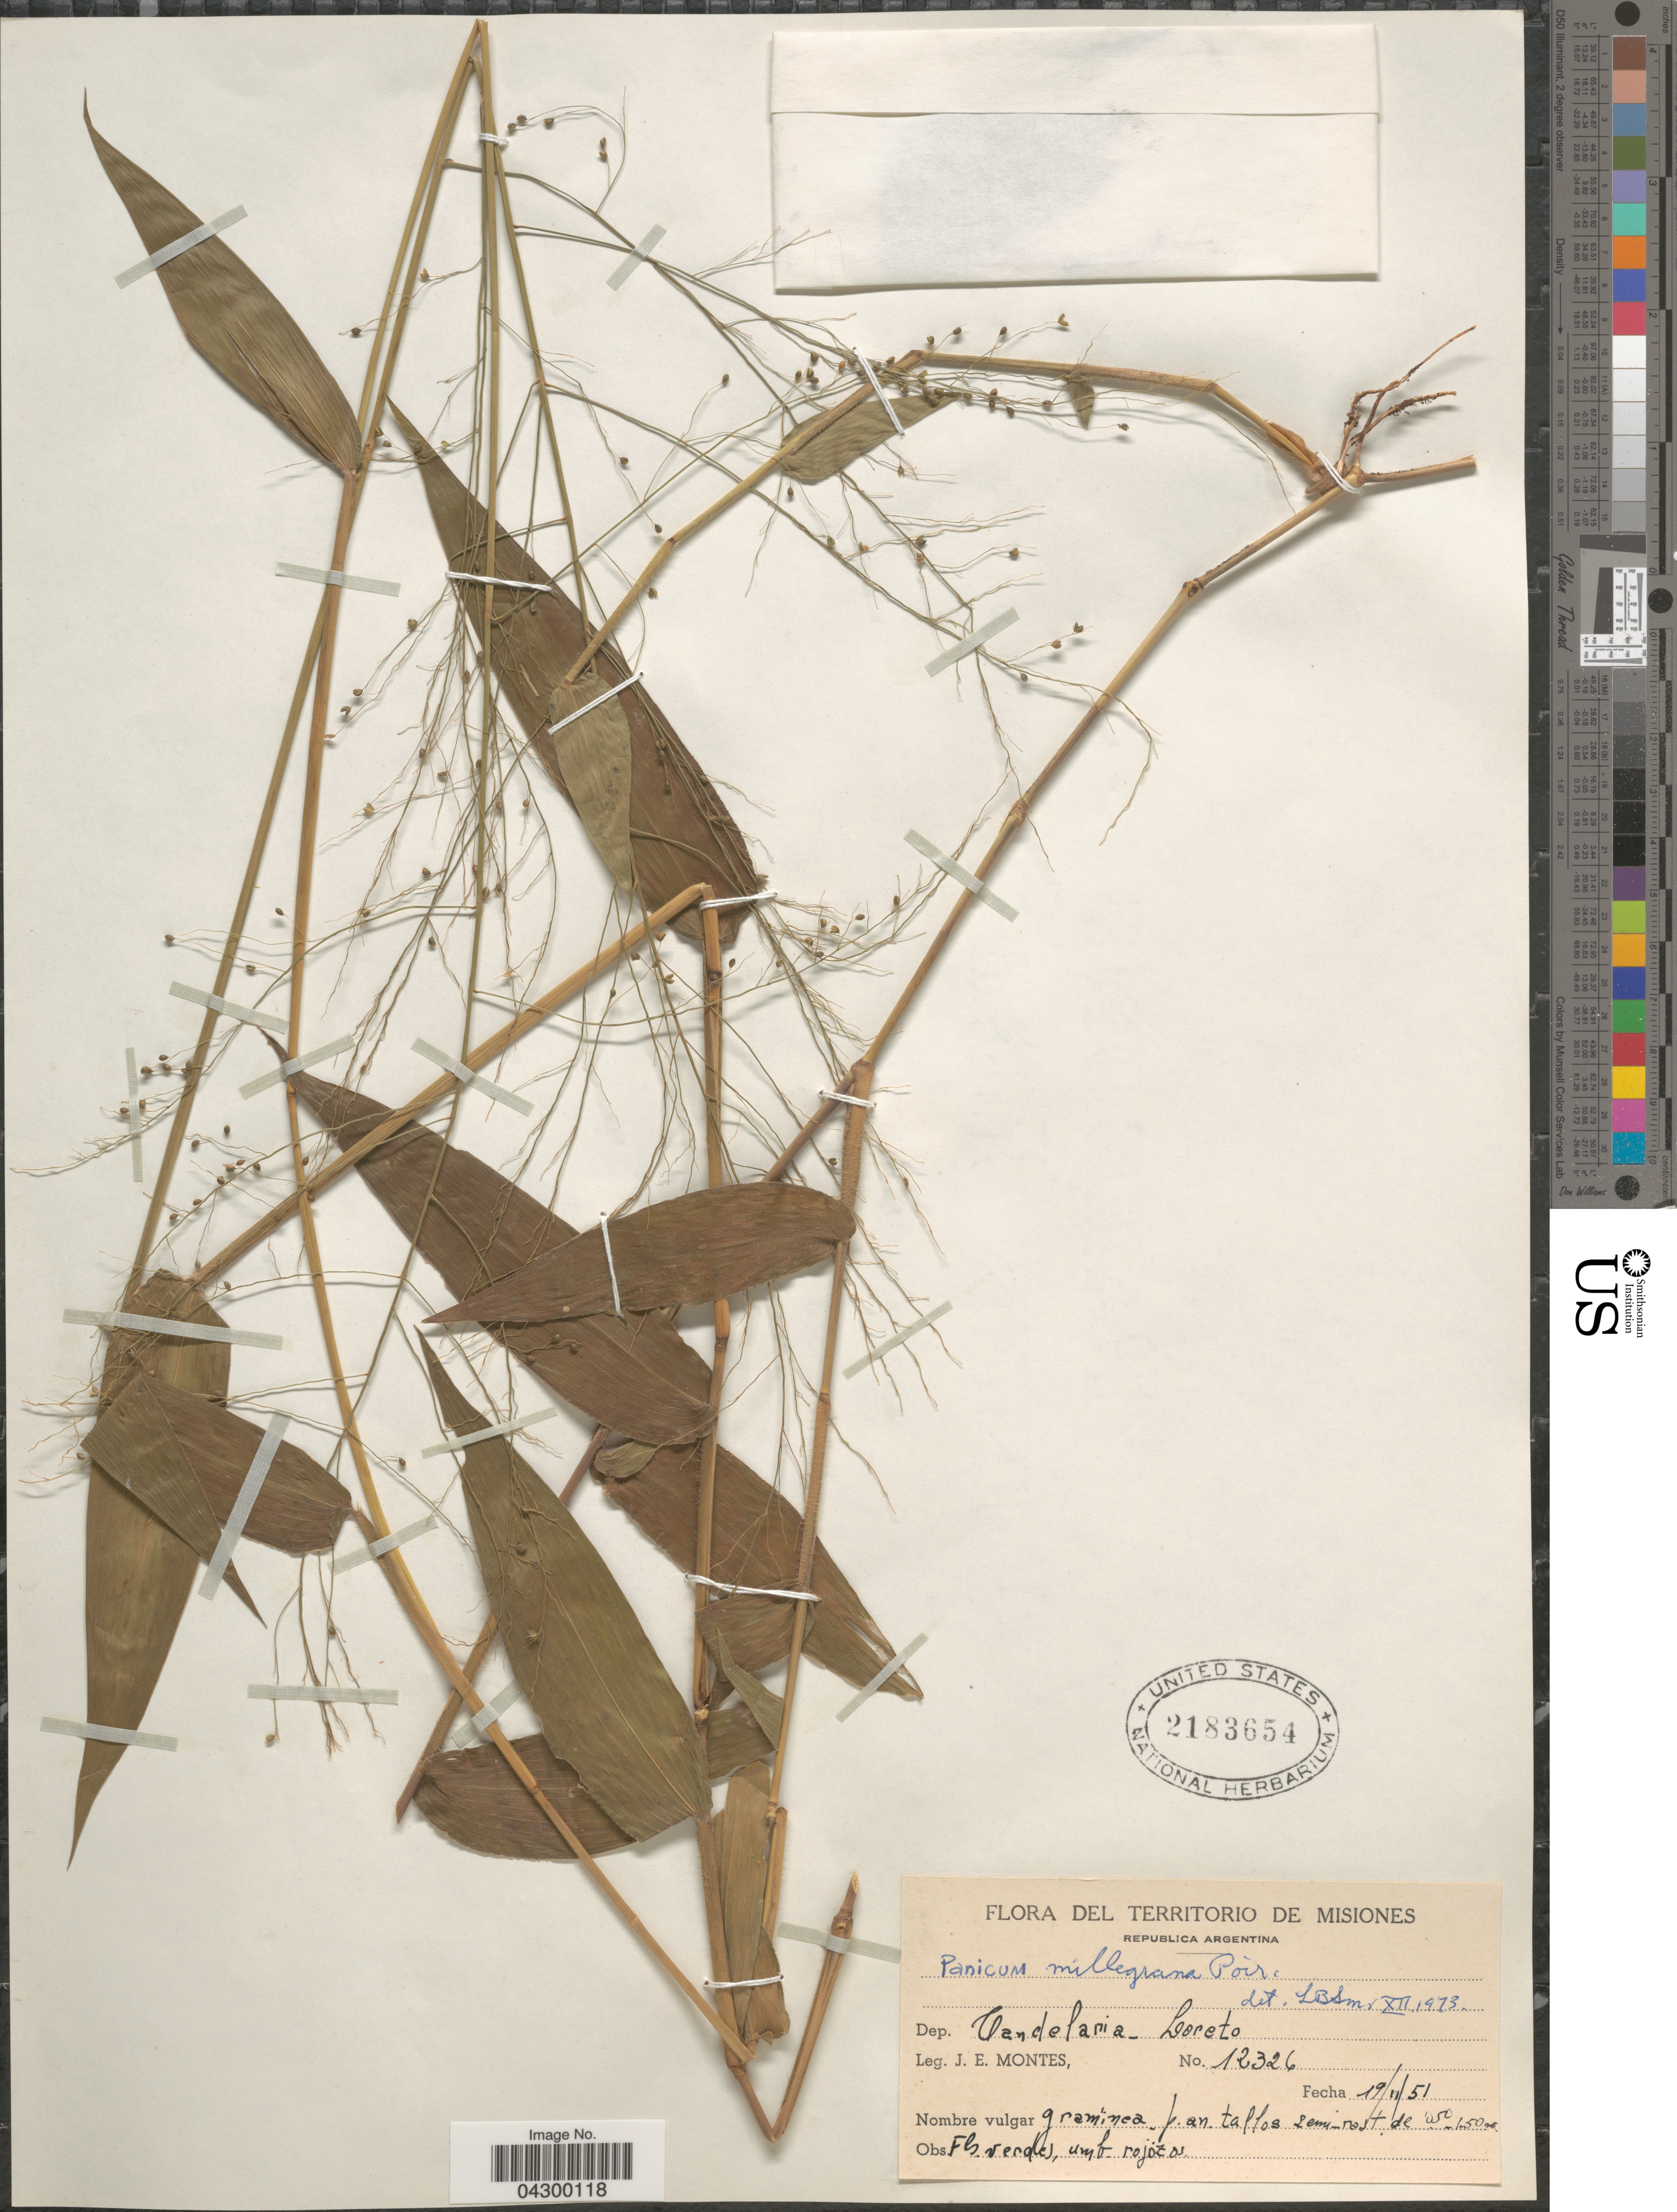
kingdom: Plantae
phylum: Tracheophyta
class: Liliopsida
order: Poales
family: Poaceae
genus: Panicum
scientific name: Panicum millegrana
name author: Poir.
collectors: J. E. Montes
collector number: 12326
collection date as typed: Transcribed d/m/y: 19/2/51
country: Argentina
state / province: Misiones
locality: Territorio de Misiones. Republica Argentina. Dep. Candelaria - Loreto.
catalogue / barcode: US 2183654